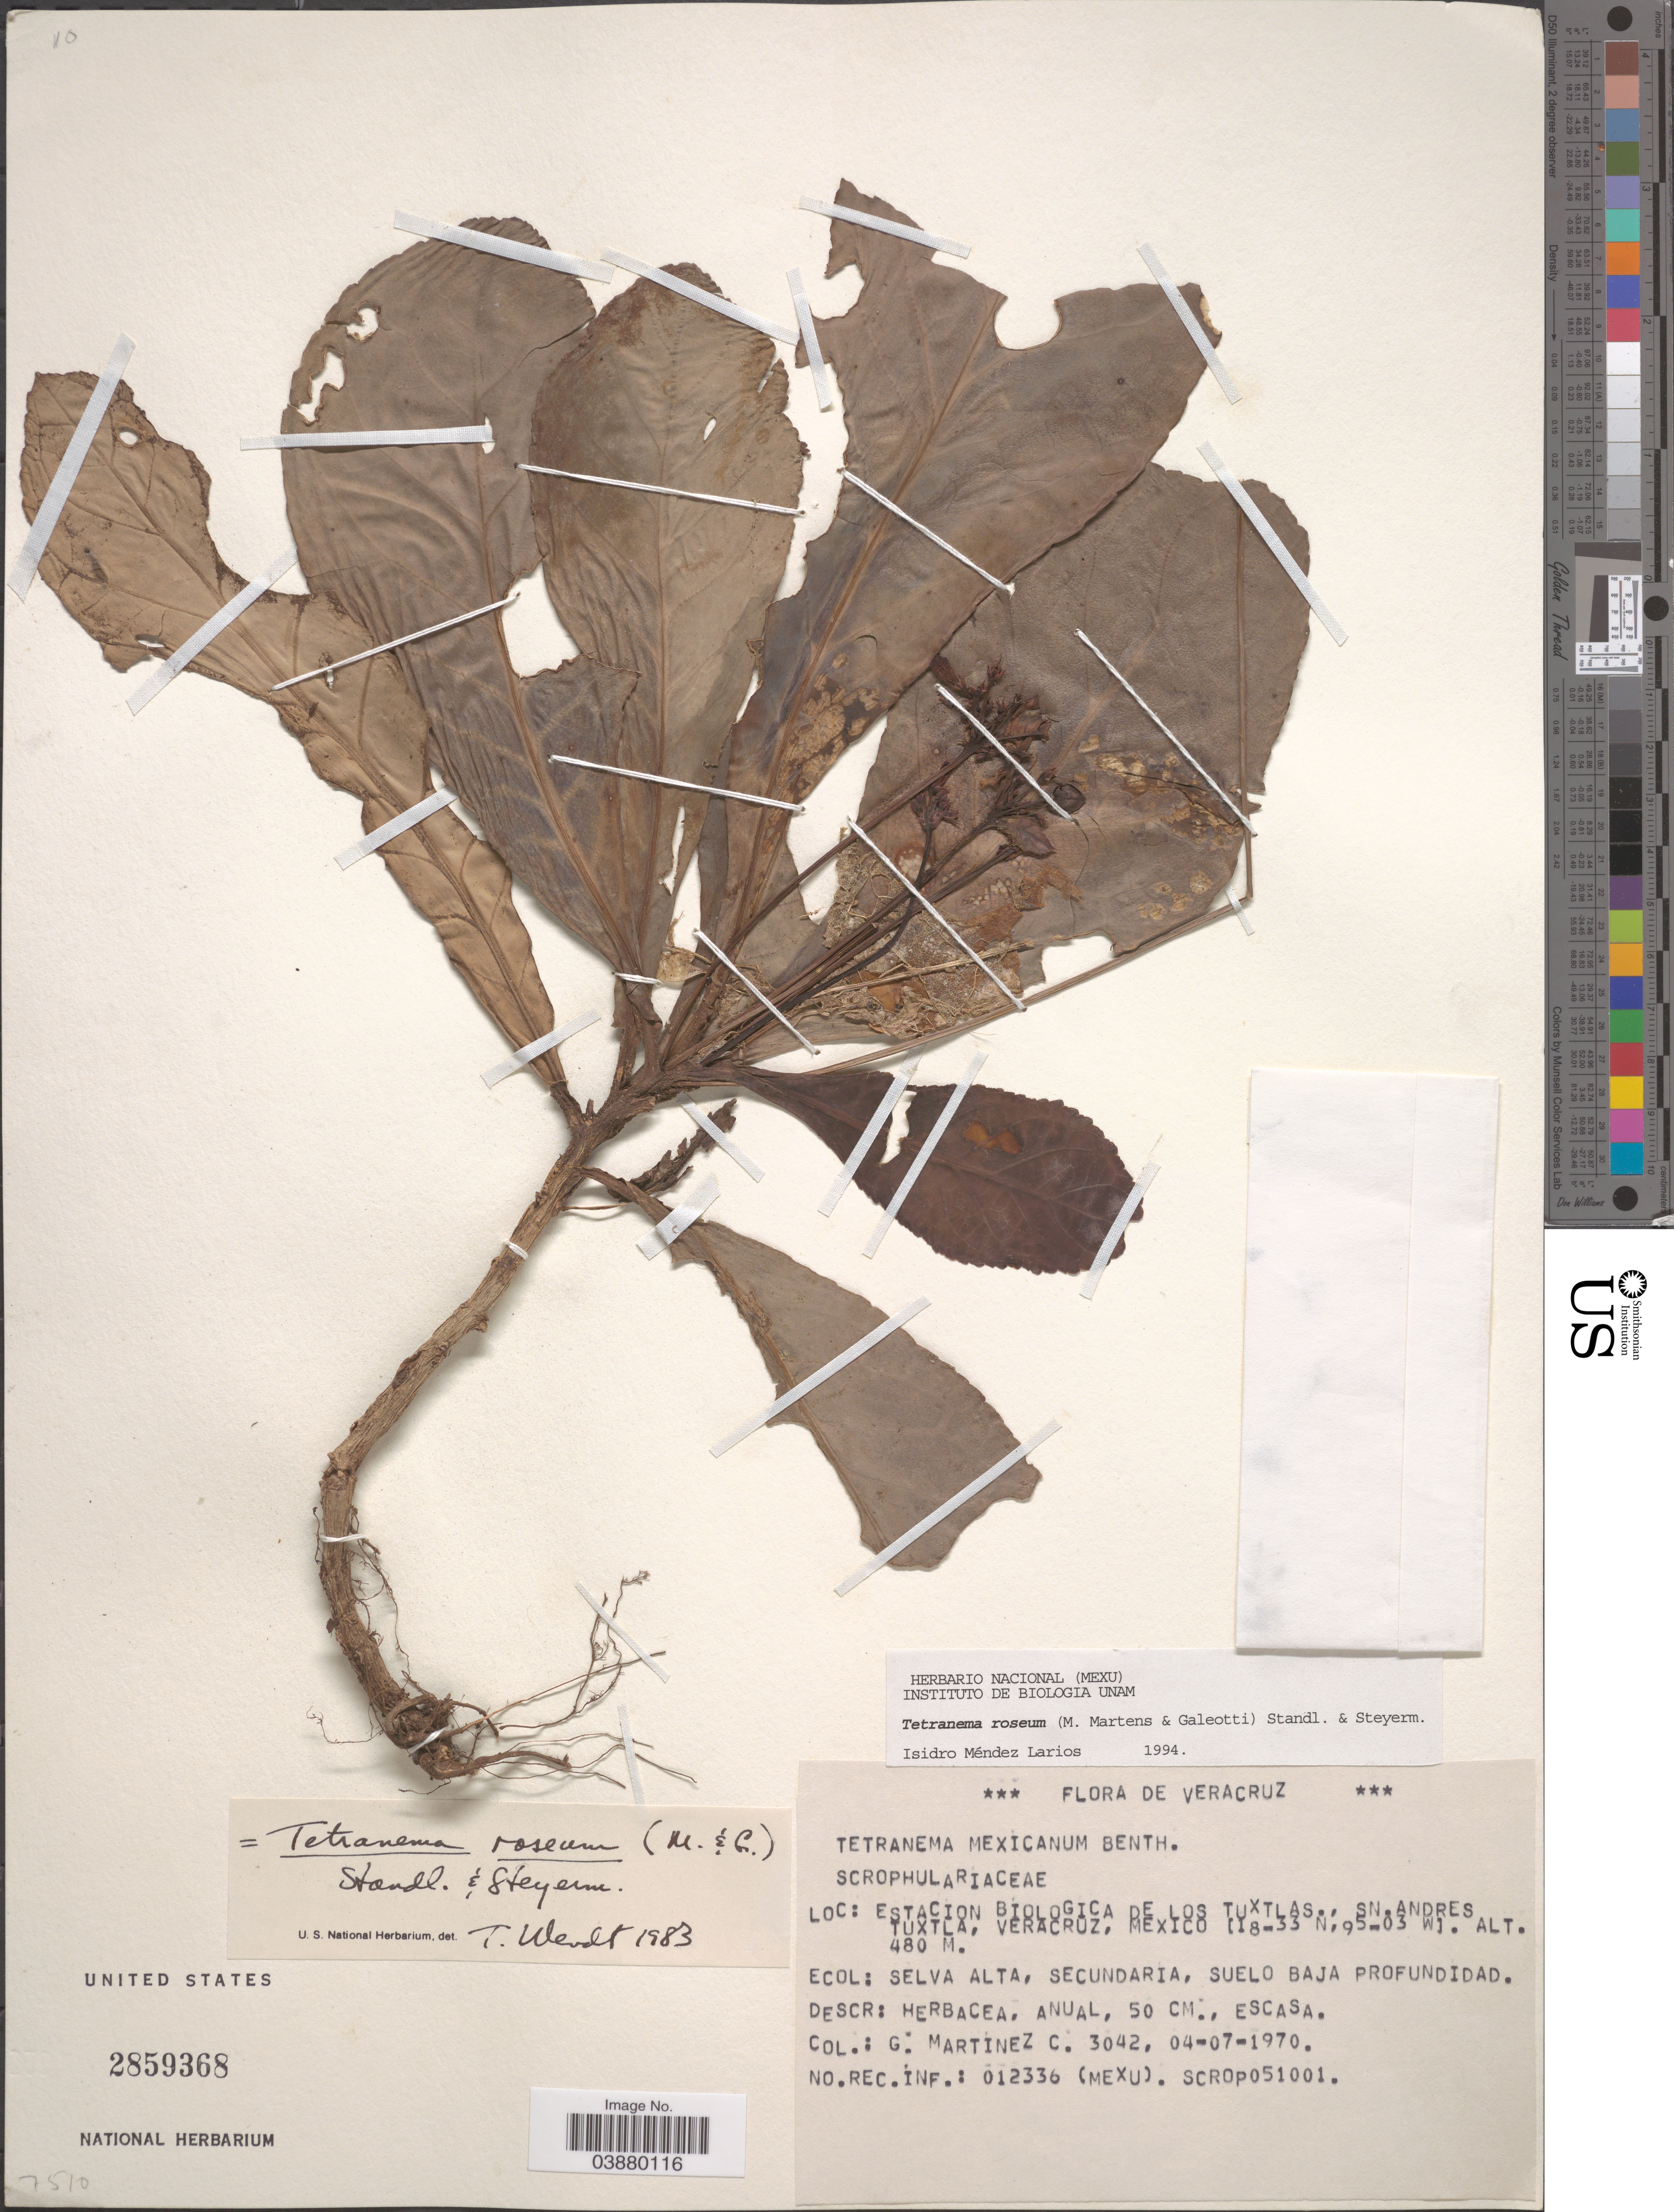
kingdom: Plantae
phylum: Tracheophyta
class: Magnoliopsida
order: Lamiales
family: Plantaginaceae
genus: Tetranema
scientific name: Tetranema roseum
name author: (M. Martens & Galeotti) Standl. & Steyerm.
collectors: G. Martinez C.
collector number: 3042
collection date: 1970-07-04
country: Mexico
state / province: Veracruz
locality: Veracruz. Estacion Biologica de Los Tuxtlas., SN. Andres Tuxtla.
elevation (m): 480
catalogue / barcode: US 2859368